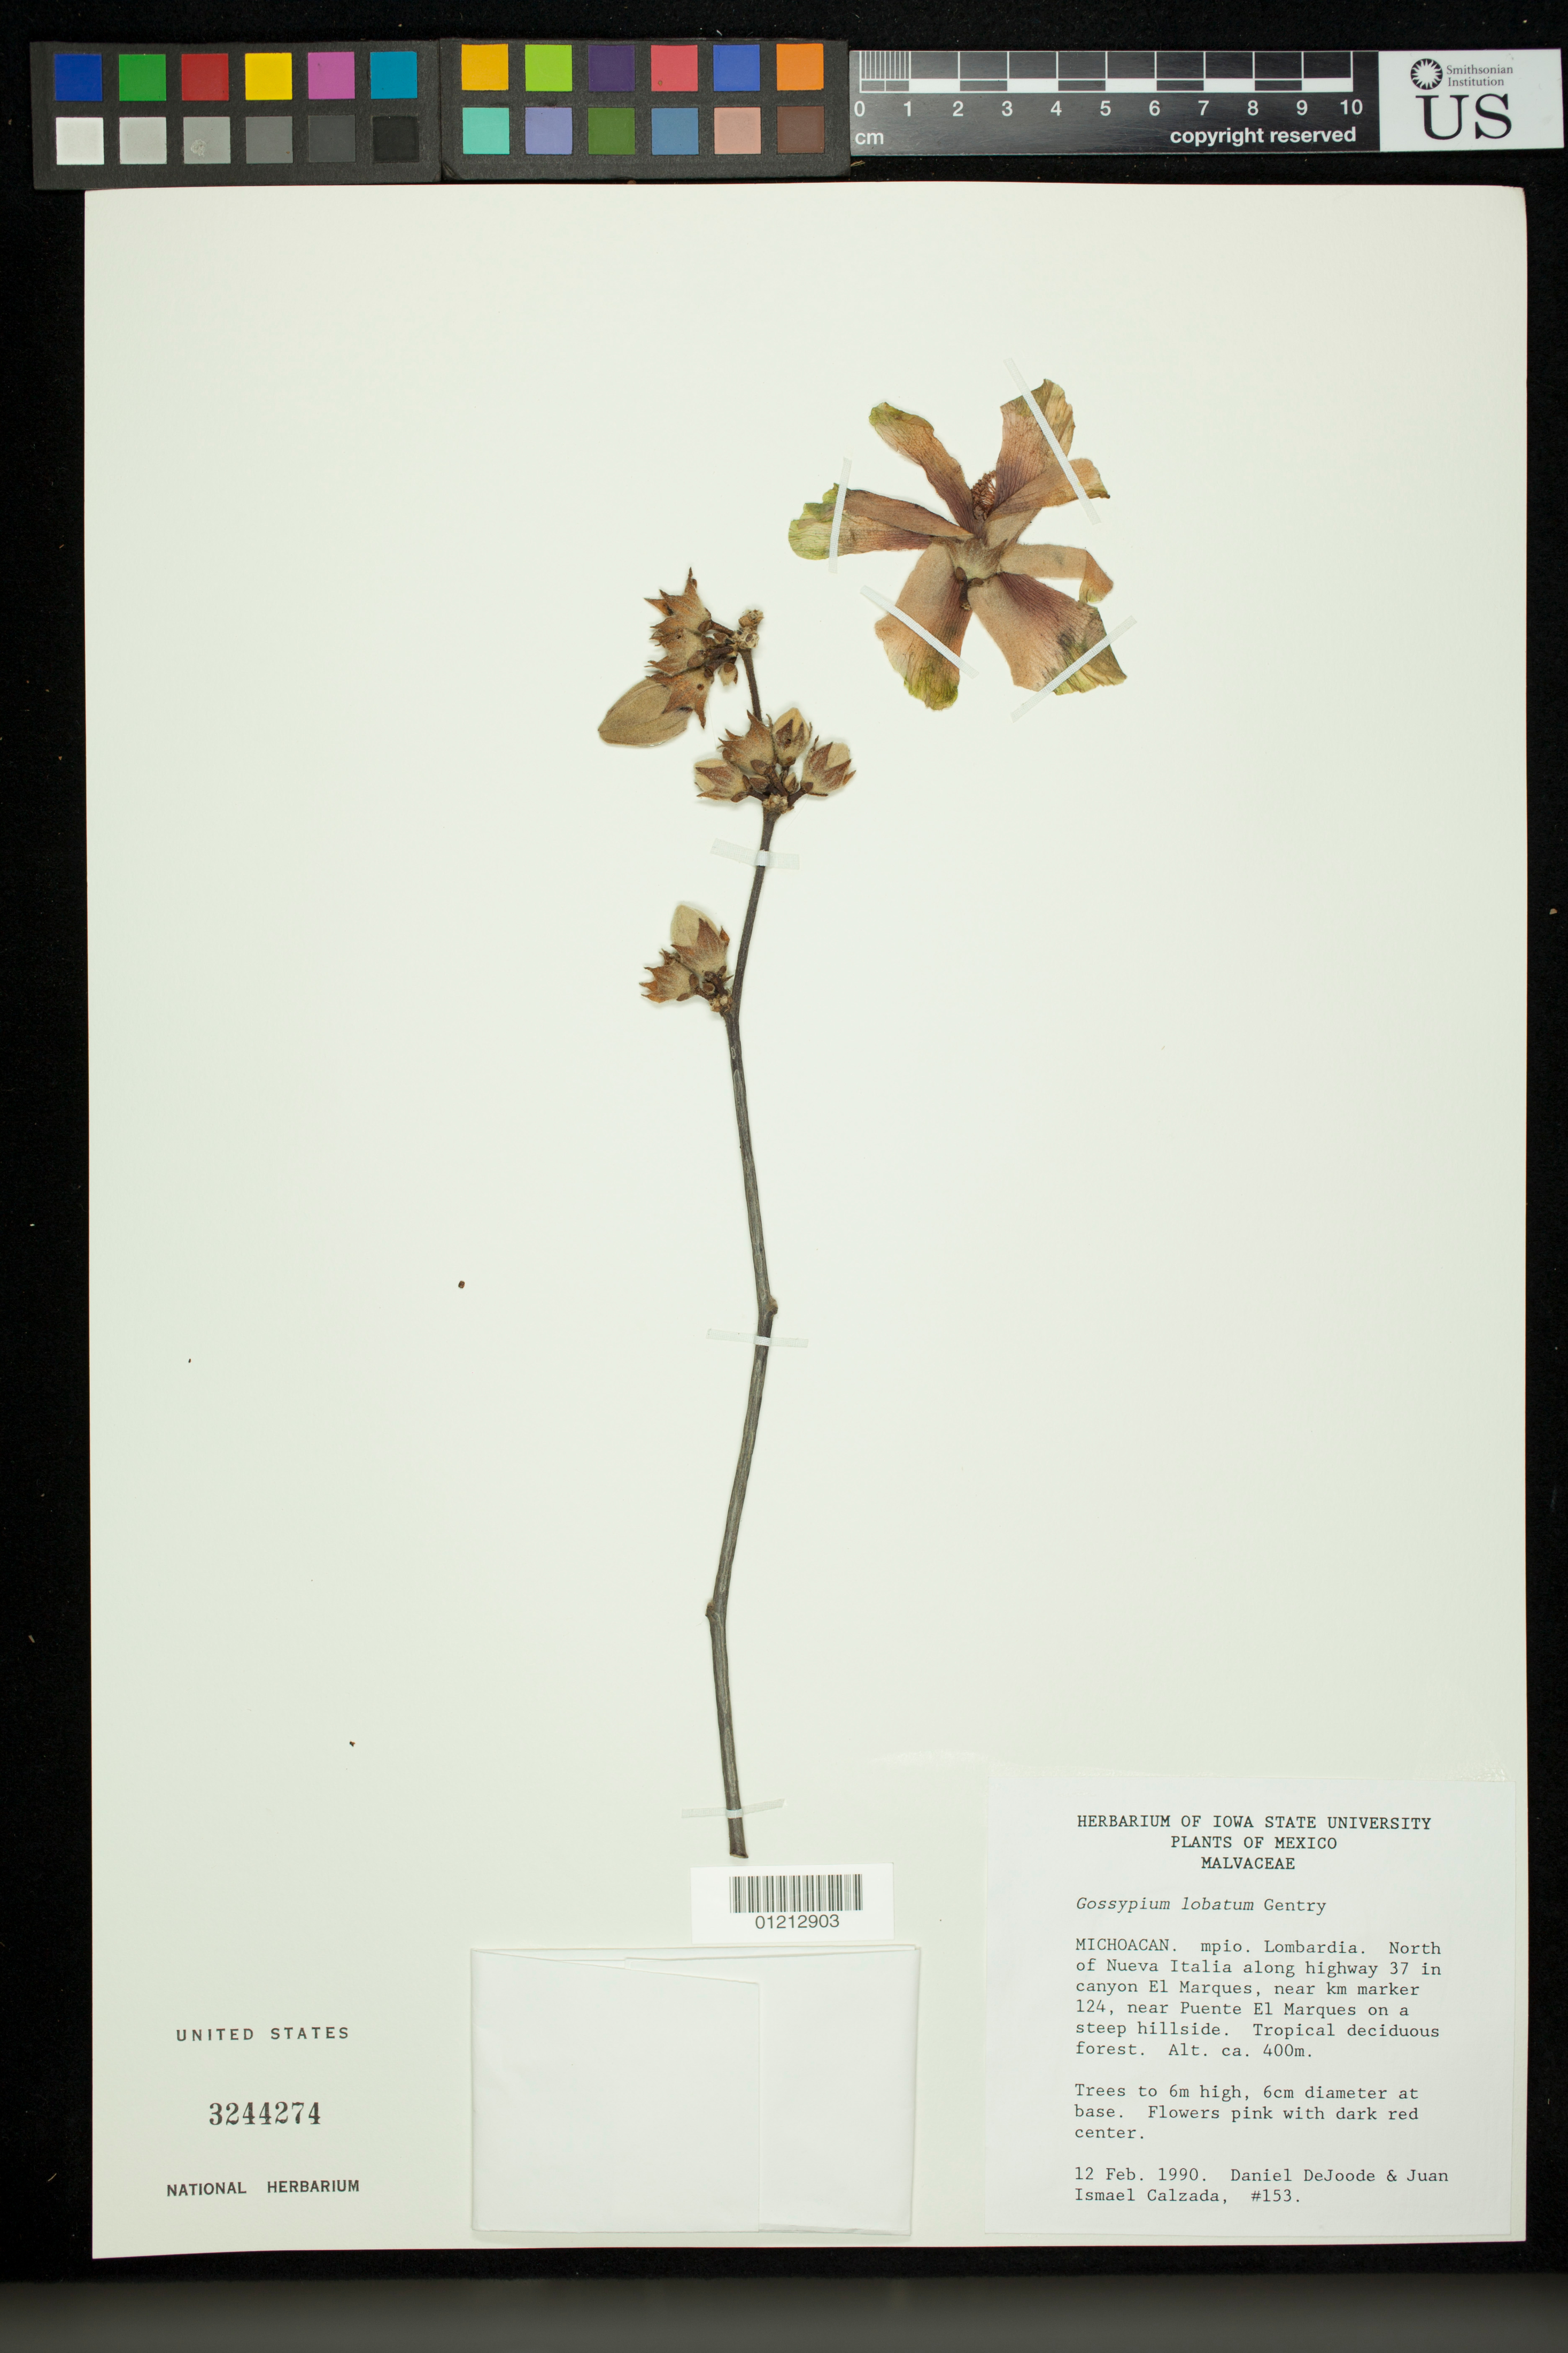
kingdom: Plantae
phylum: Tracheophyta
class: Magnoliopsida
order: Malvales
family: Malvaceae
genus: Gossypium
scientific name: Gossypium lobatum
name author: Gentry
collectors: D. DeJoode & J. I. Calzada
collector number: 153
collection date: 1990-02-12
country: Mexico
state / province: Michoacán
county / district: Lombardia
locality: North of Nueva Italia along highway 37 in canyon El Marques, near km marker 124, near Puente El Marques on a steep hillside. Tropical deciduous forest.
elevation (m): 400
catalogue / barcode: US 3244274